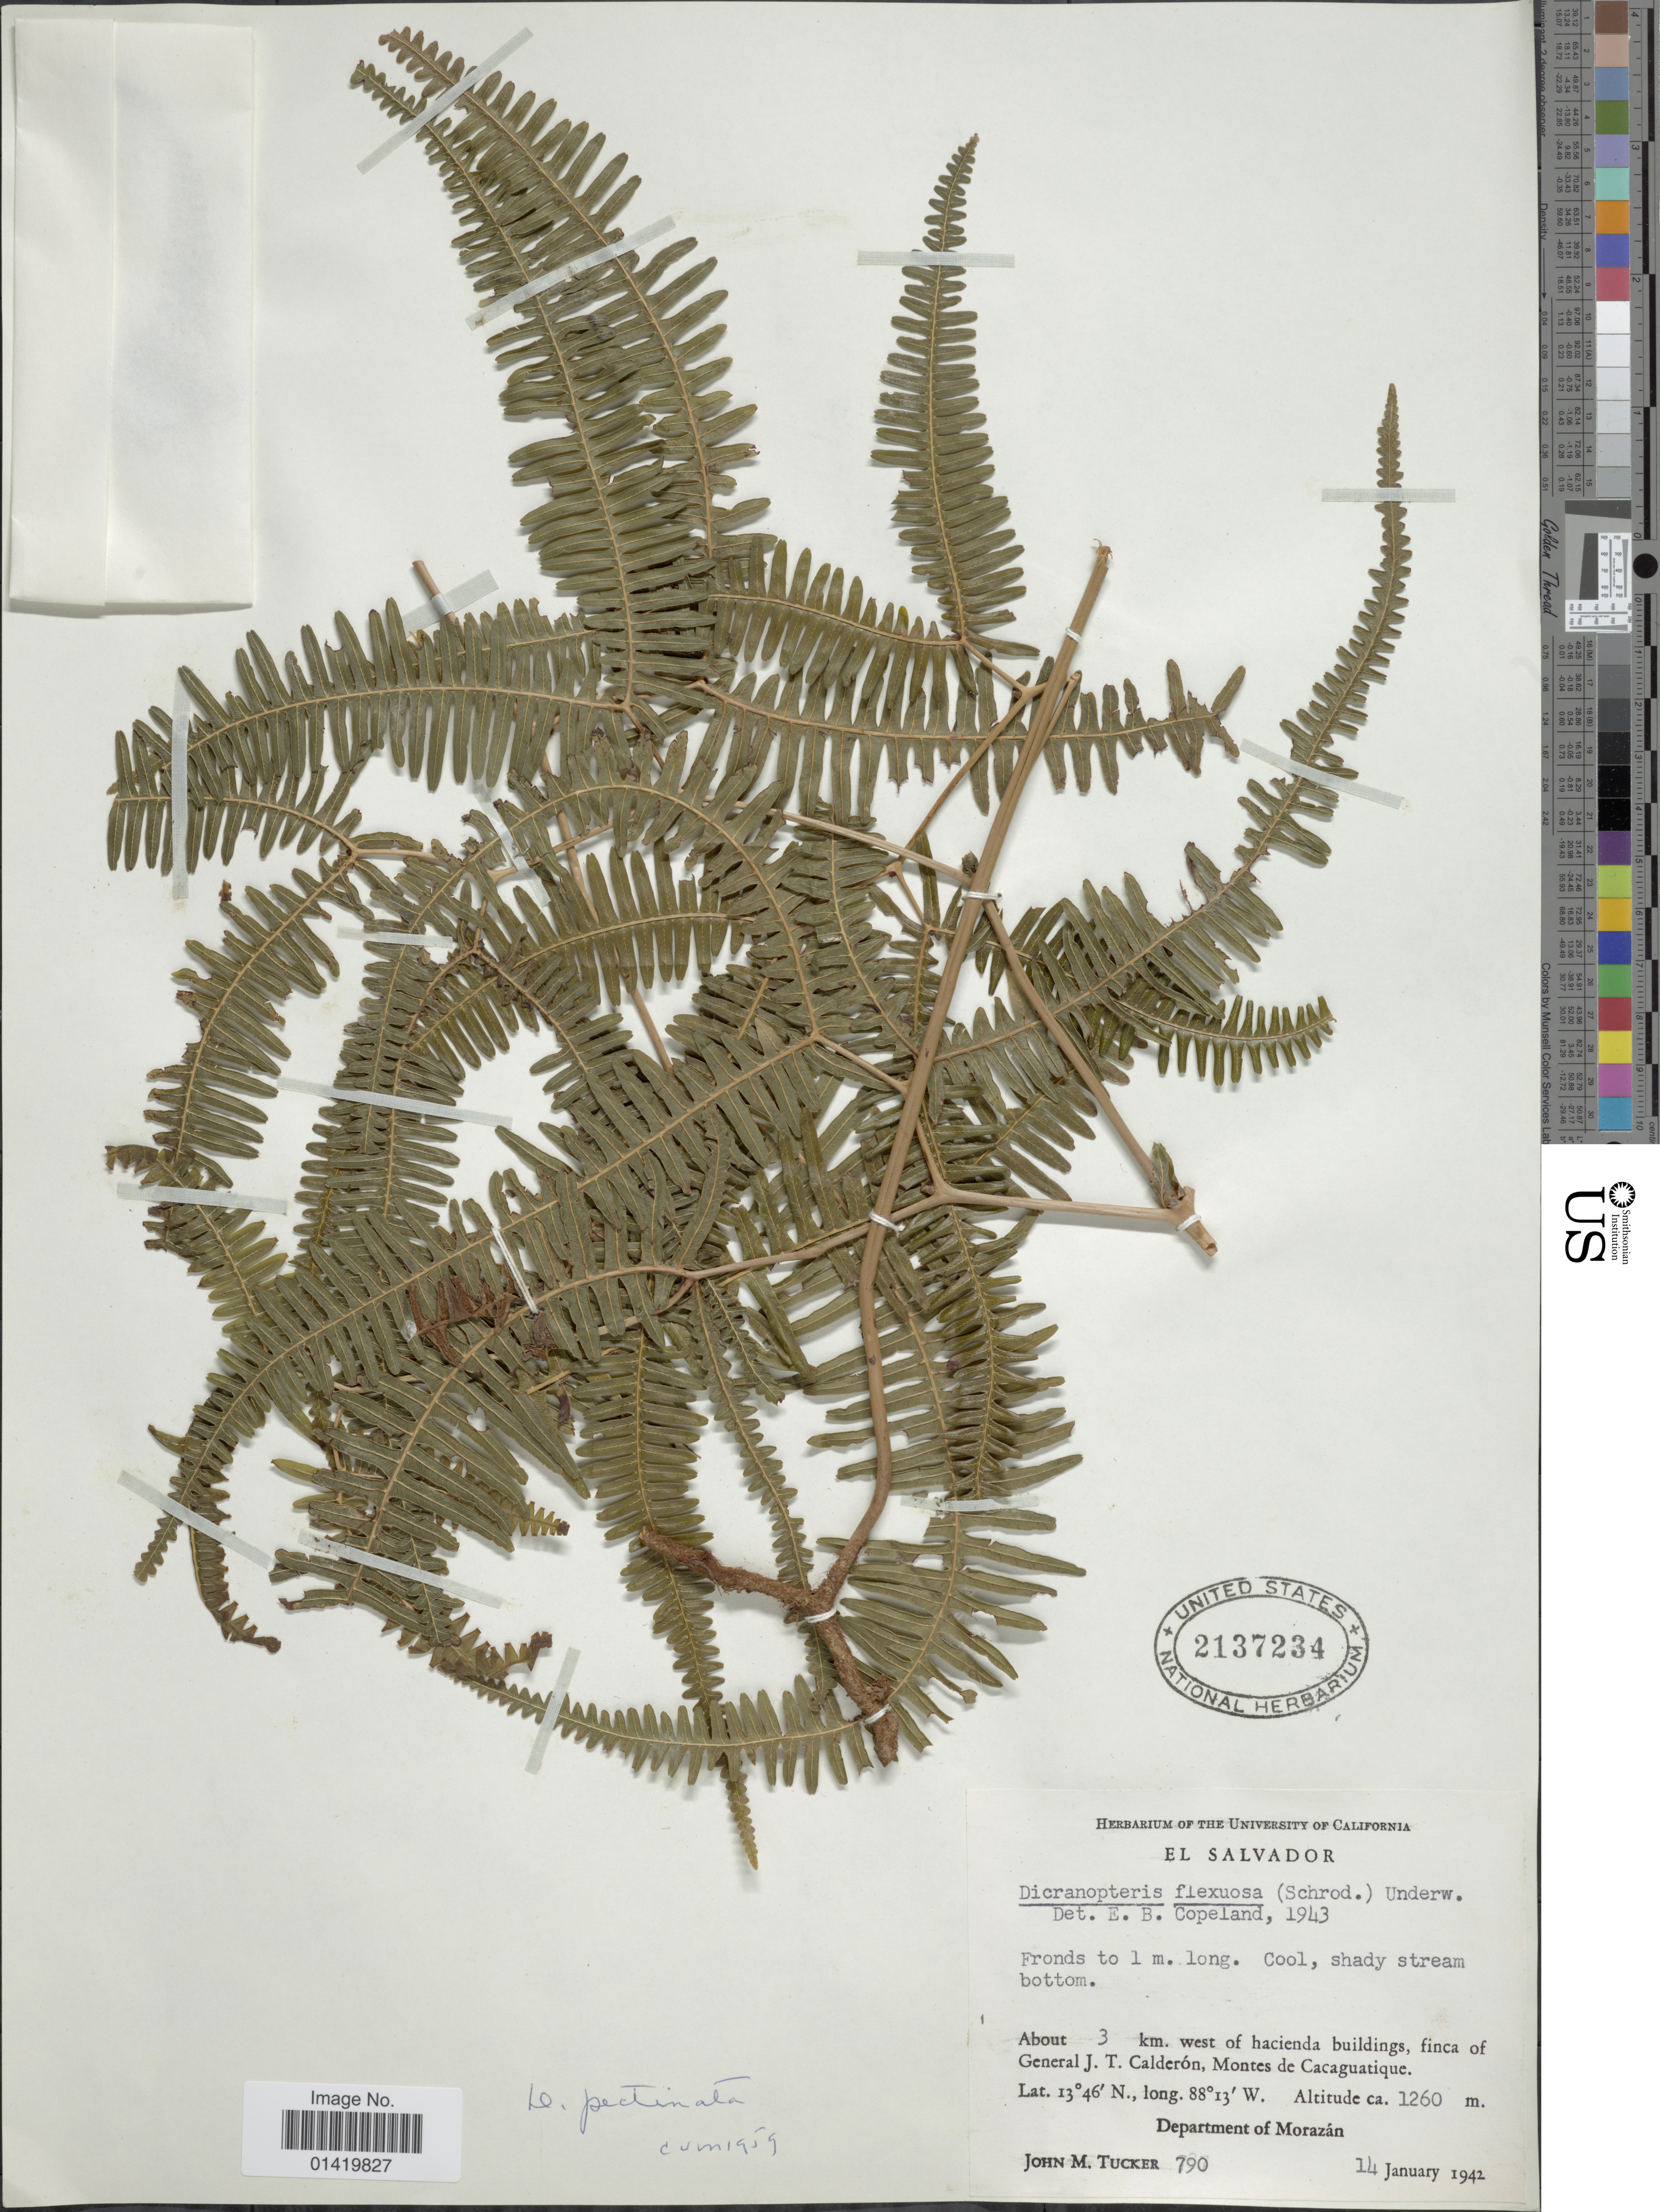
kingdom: Plantae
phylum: Tracheophyta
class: Polypodiopsida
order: Gleicheniales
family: Gleicheniaceae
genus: Gleichenella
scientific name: Gleichenella pectinata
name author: (Willd.) Ching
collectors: J. M. Tucker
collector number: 790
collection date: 1942-01-14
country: Honduras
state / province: Fco. Morazán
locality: El Salvador, About 3 km west of hacienda buildings, finca of General J.T. Calderón, Montes de Cacaguatiqi, Department of Morazán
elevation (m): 1260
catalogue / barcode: US 2137234